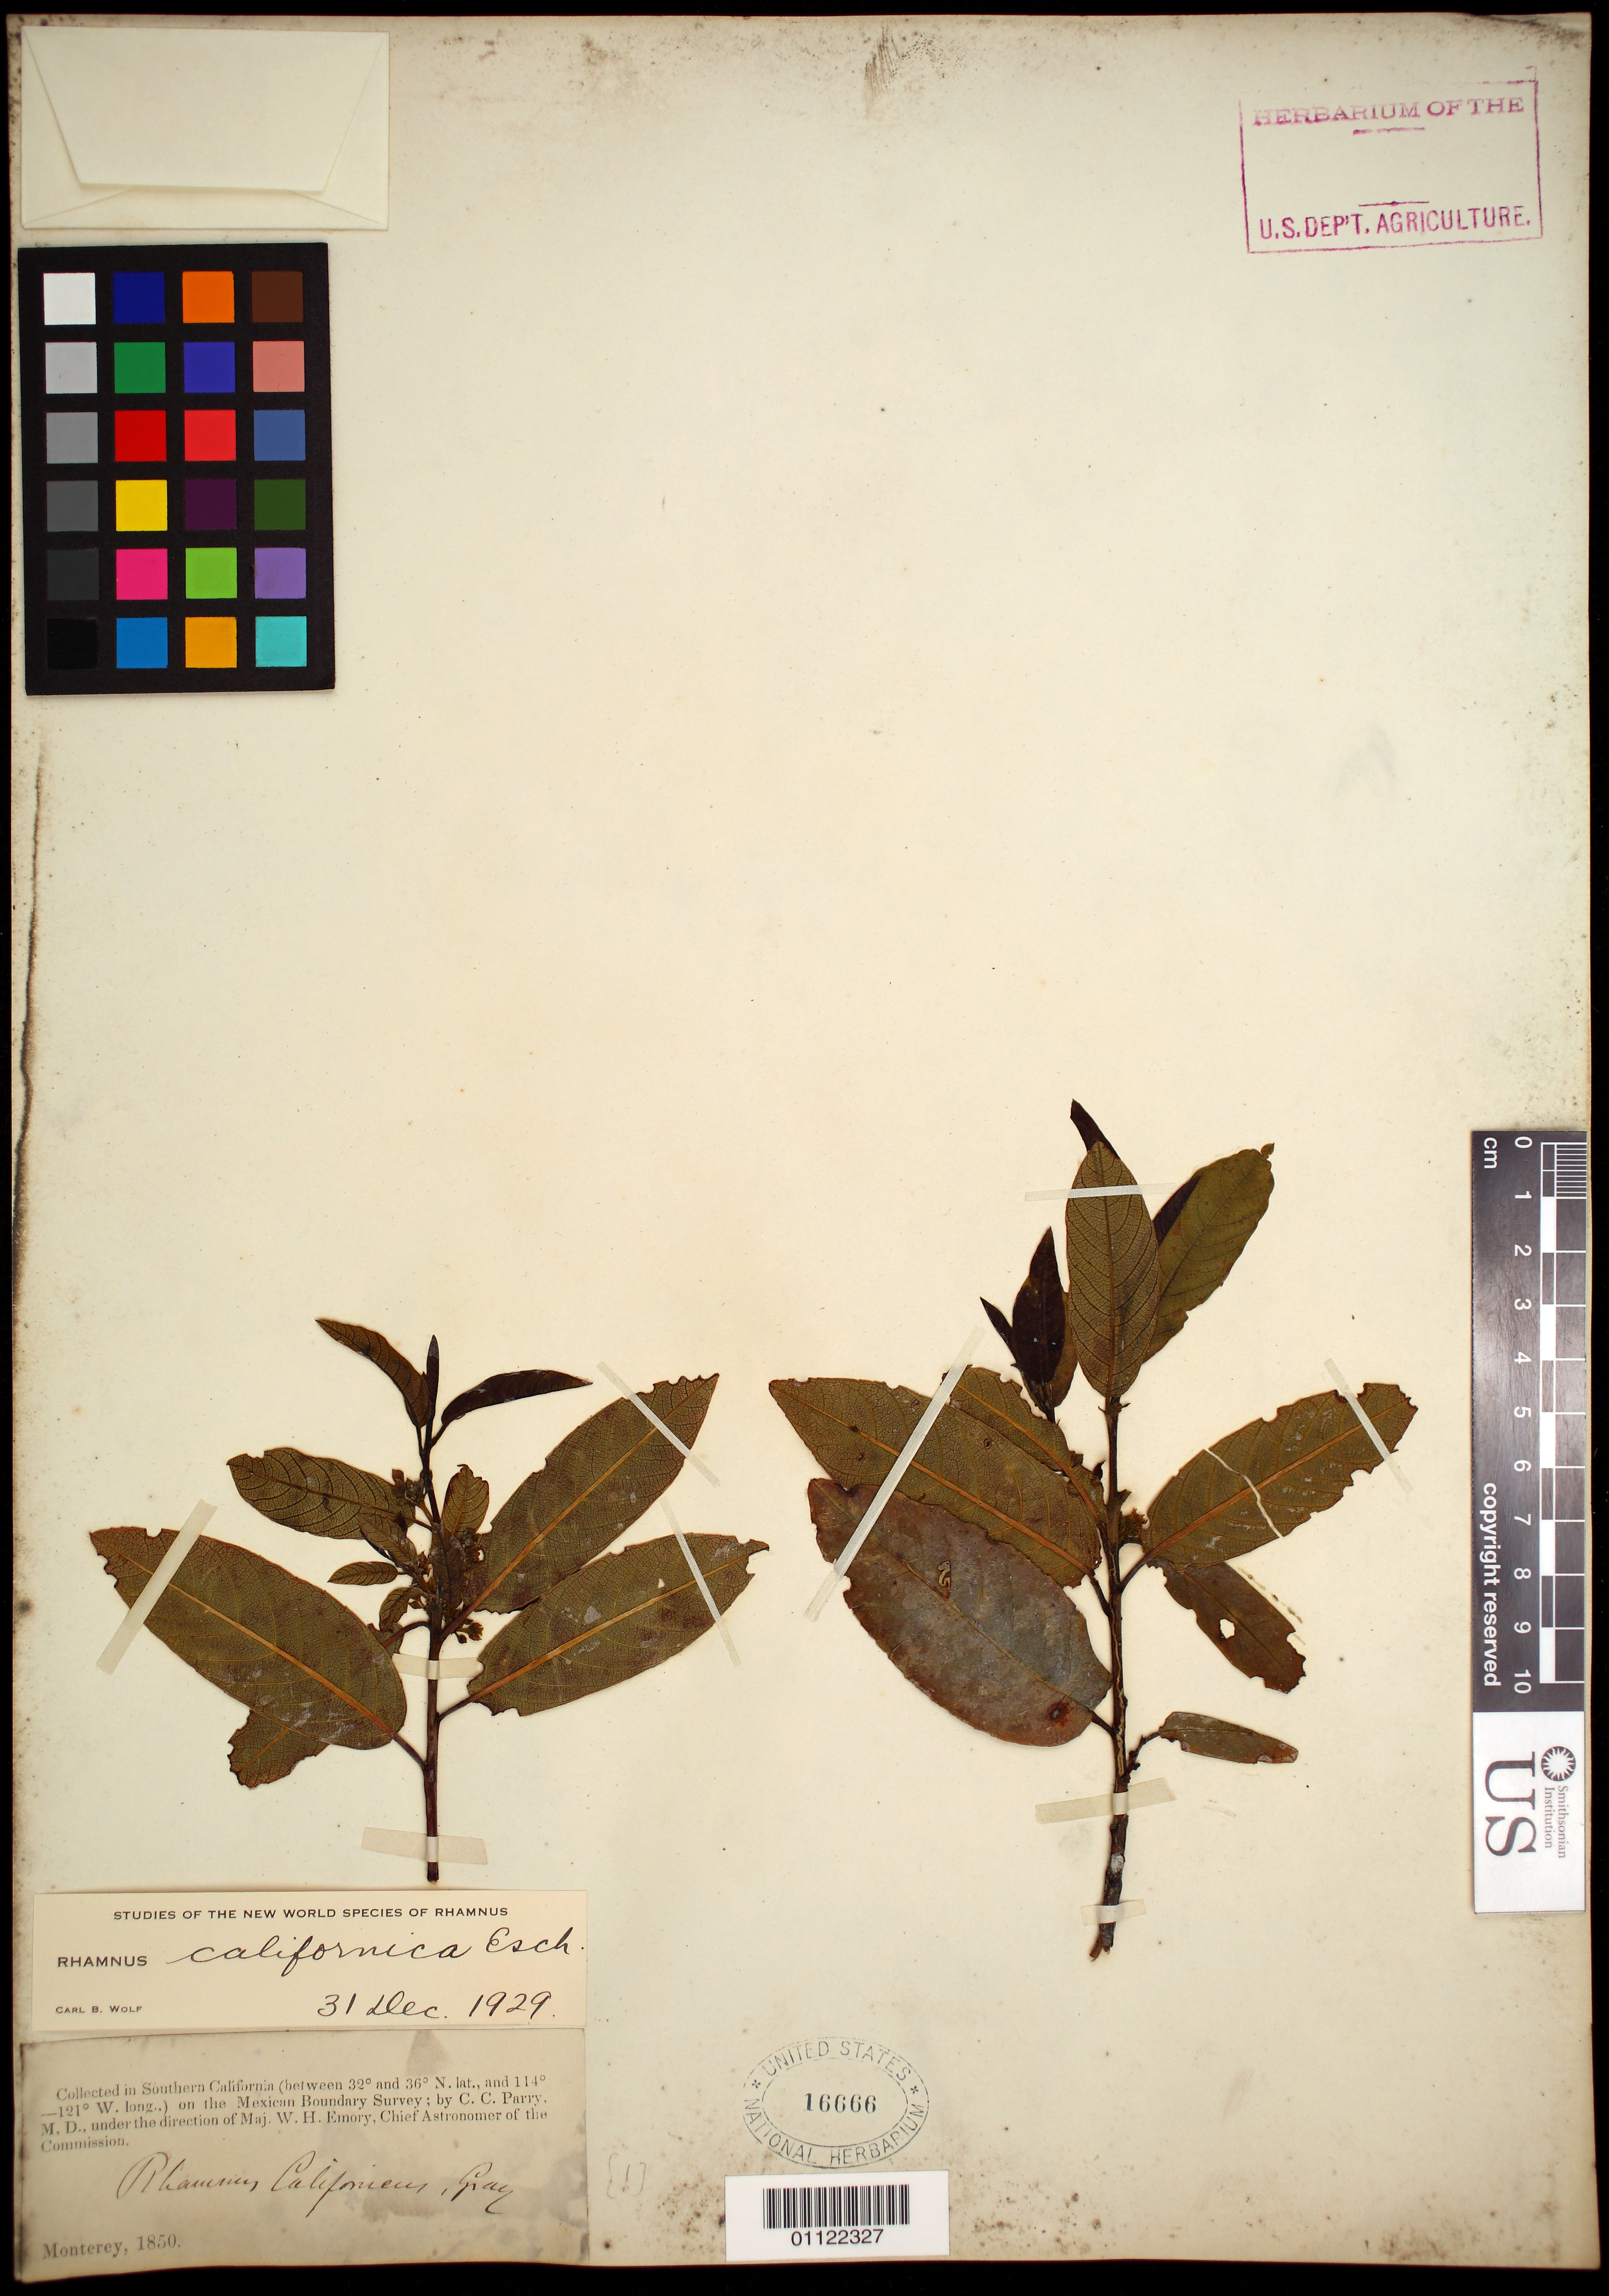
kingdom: Plantae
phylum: Tracheophyta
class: Magnoliopsida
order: Rosales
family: Rhamnaceae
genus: Frangula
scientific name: Frangula californica subsp. californica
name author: (Eschsch.) A. Gray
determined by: Strong, Mark T., (BOT), Smithsonian Institution - National Museum of Natural History (UNITED STATES)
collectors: C. C. Parry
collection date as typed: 1850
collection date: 1850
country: United States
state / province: California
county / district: Monterey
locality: Monterey.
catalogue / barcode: US 16666